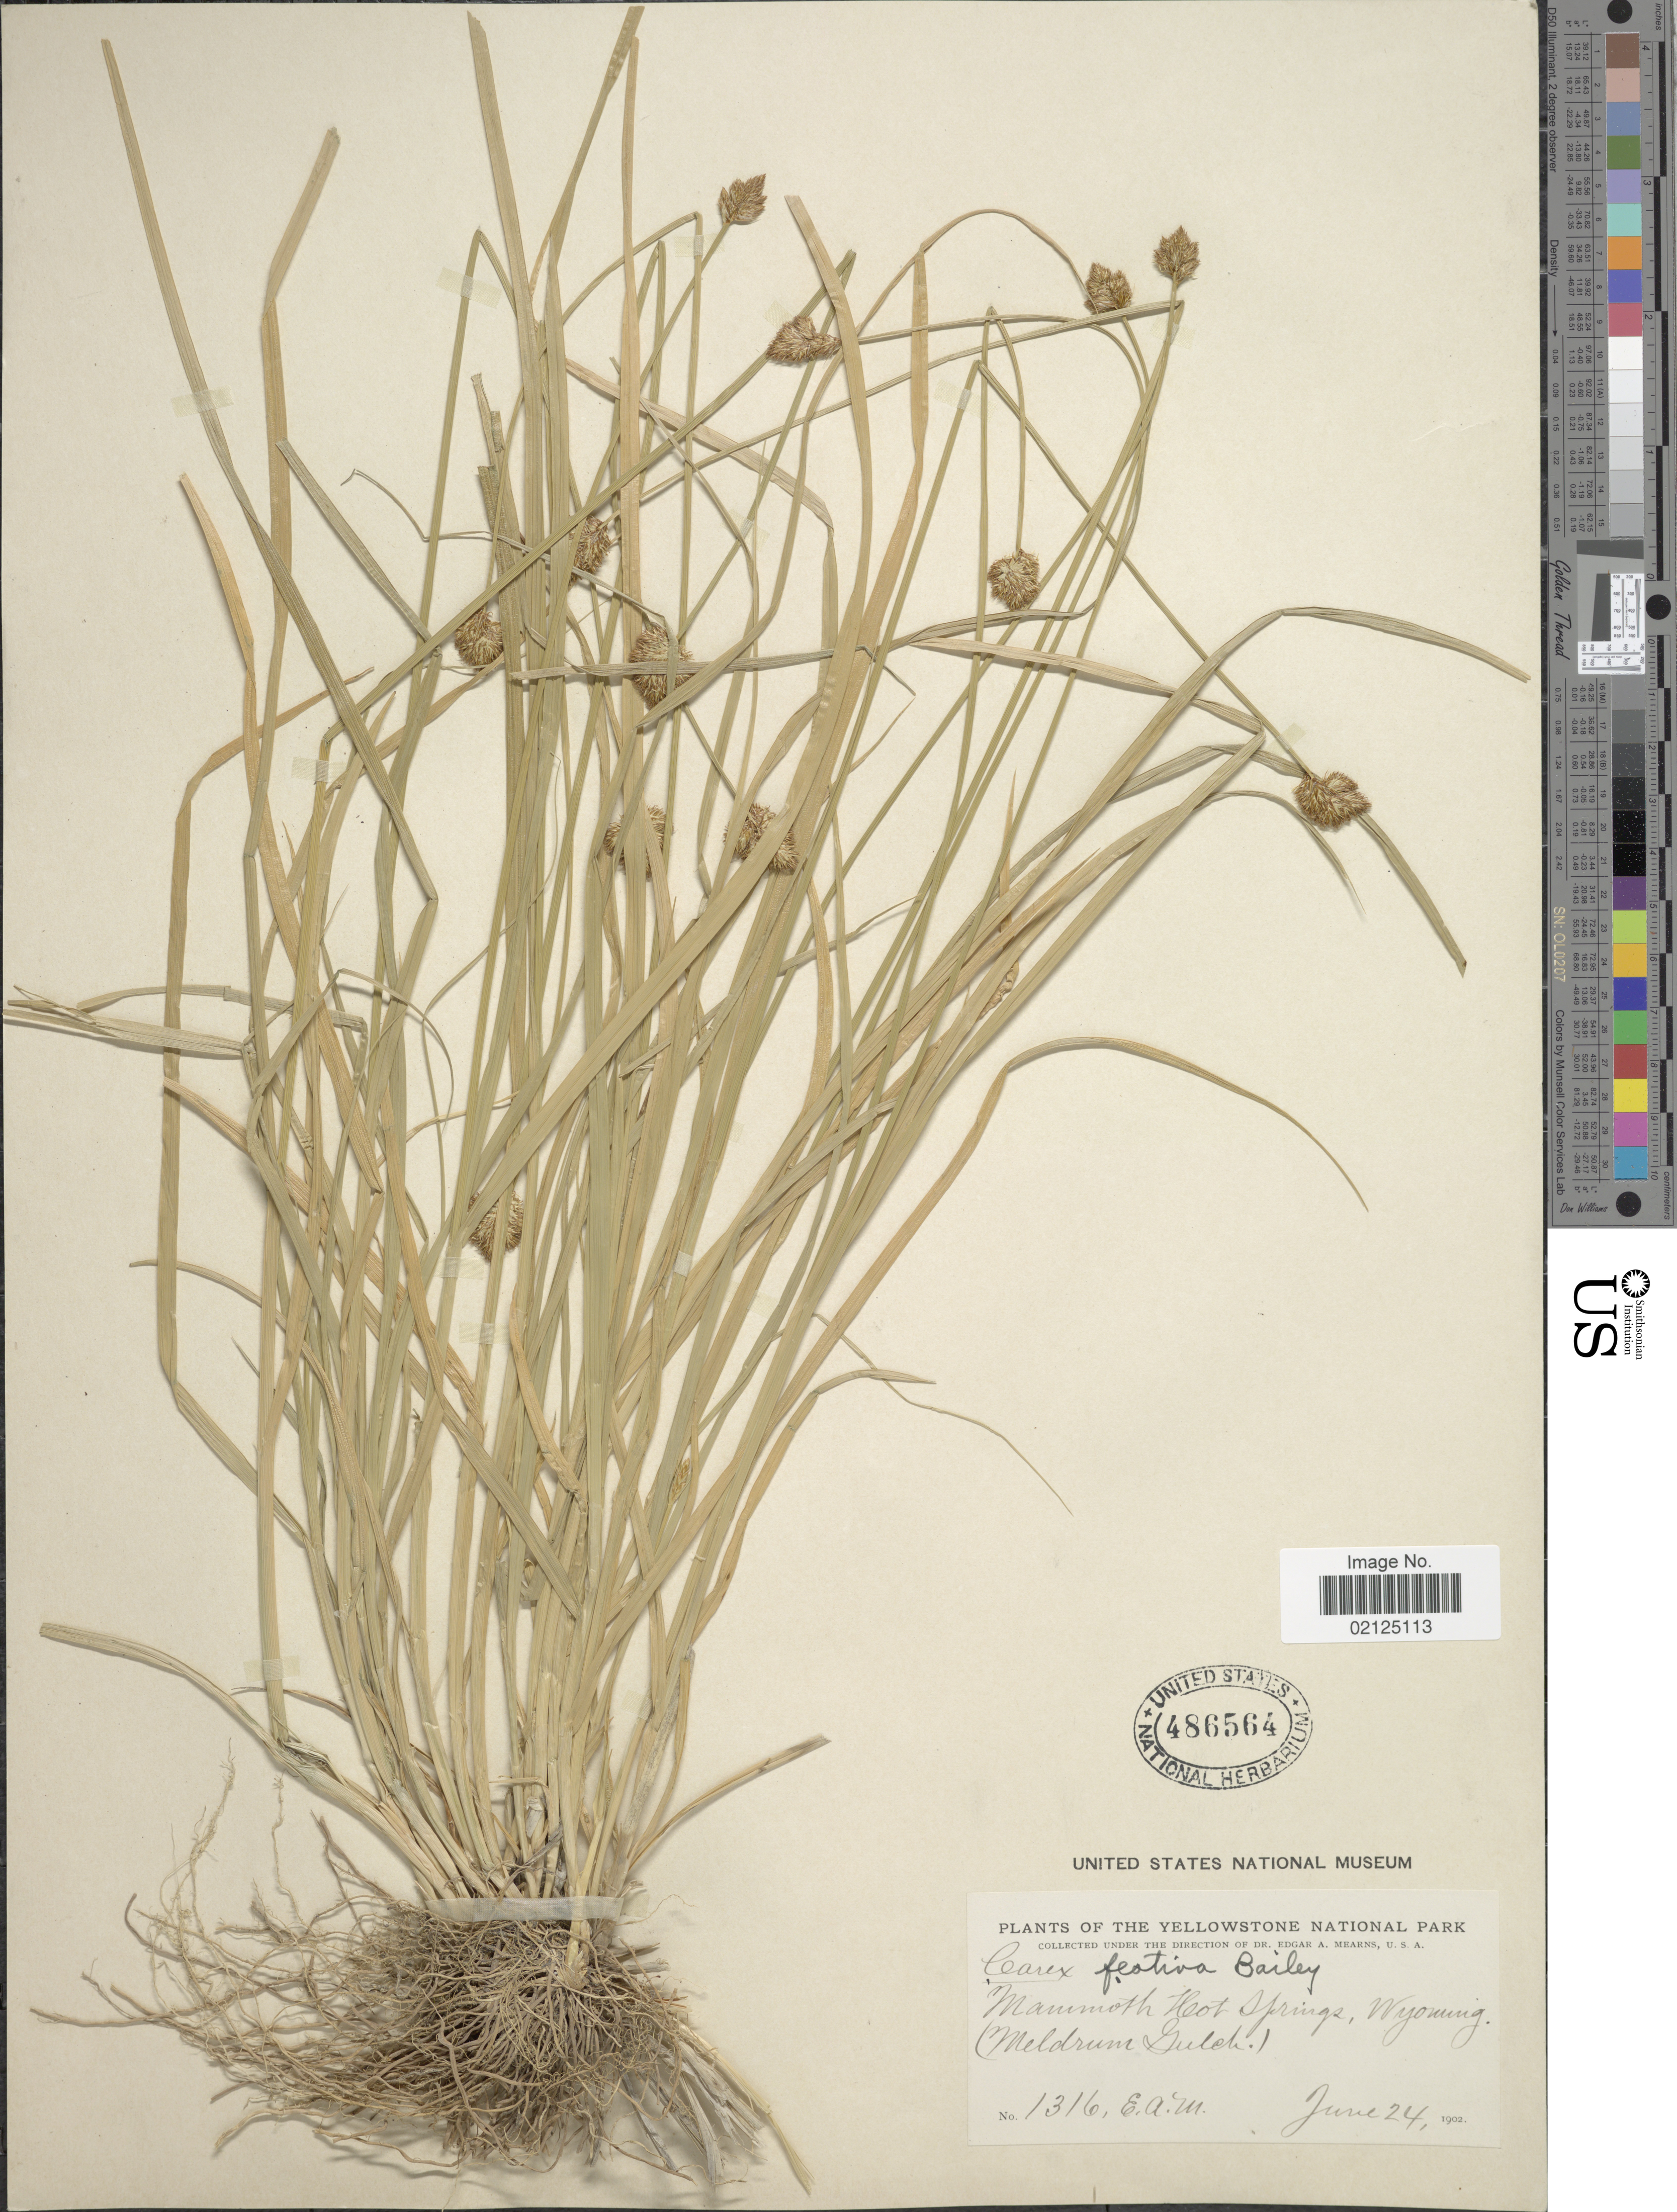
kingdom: Plantae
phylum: Tracheophyta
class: Liliopsida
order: Poales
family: Cyperaceae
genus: Carex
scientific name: Carex microptera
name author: Mack.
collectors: E. A. Mearns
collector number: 1316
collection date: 1902-06-24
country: United States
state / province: Wyoming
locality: The Yellowstone National Park, Mammoth Hot Springs, (Meldrum Gulch)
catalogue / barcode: US 486564